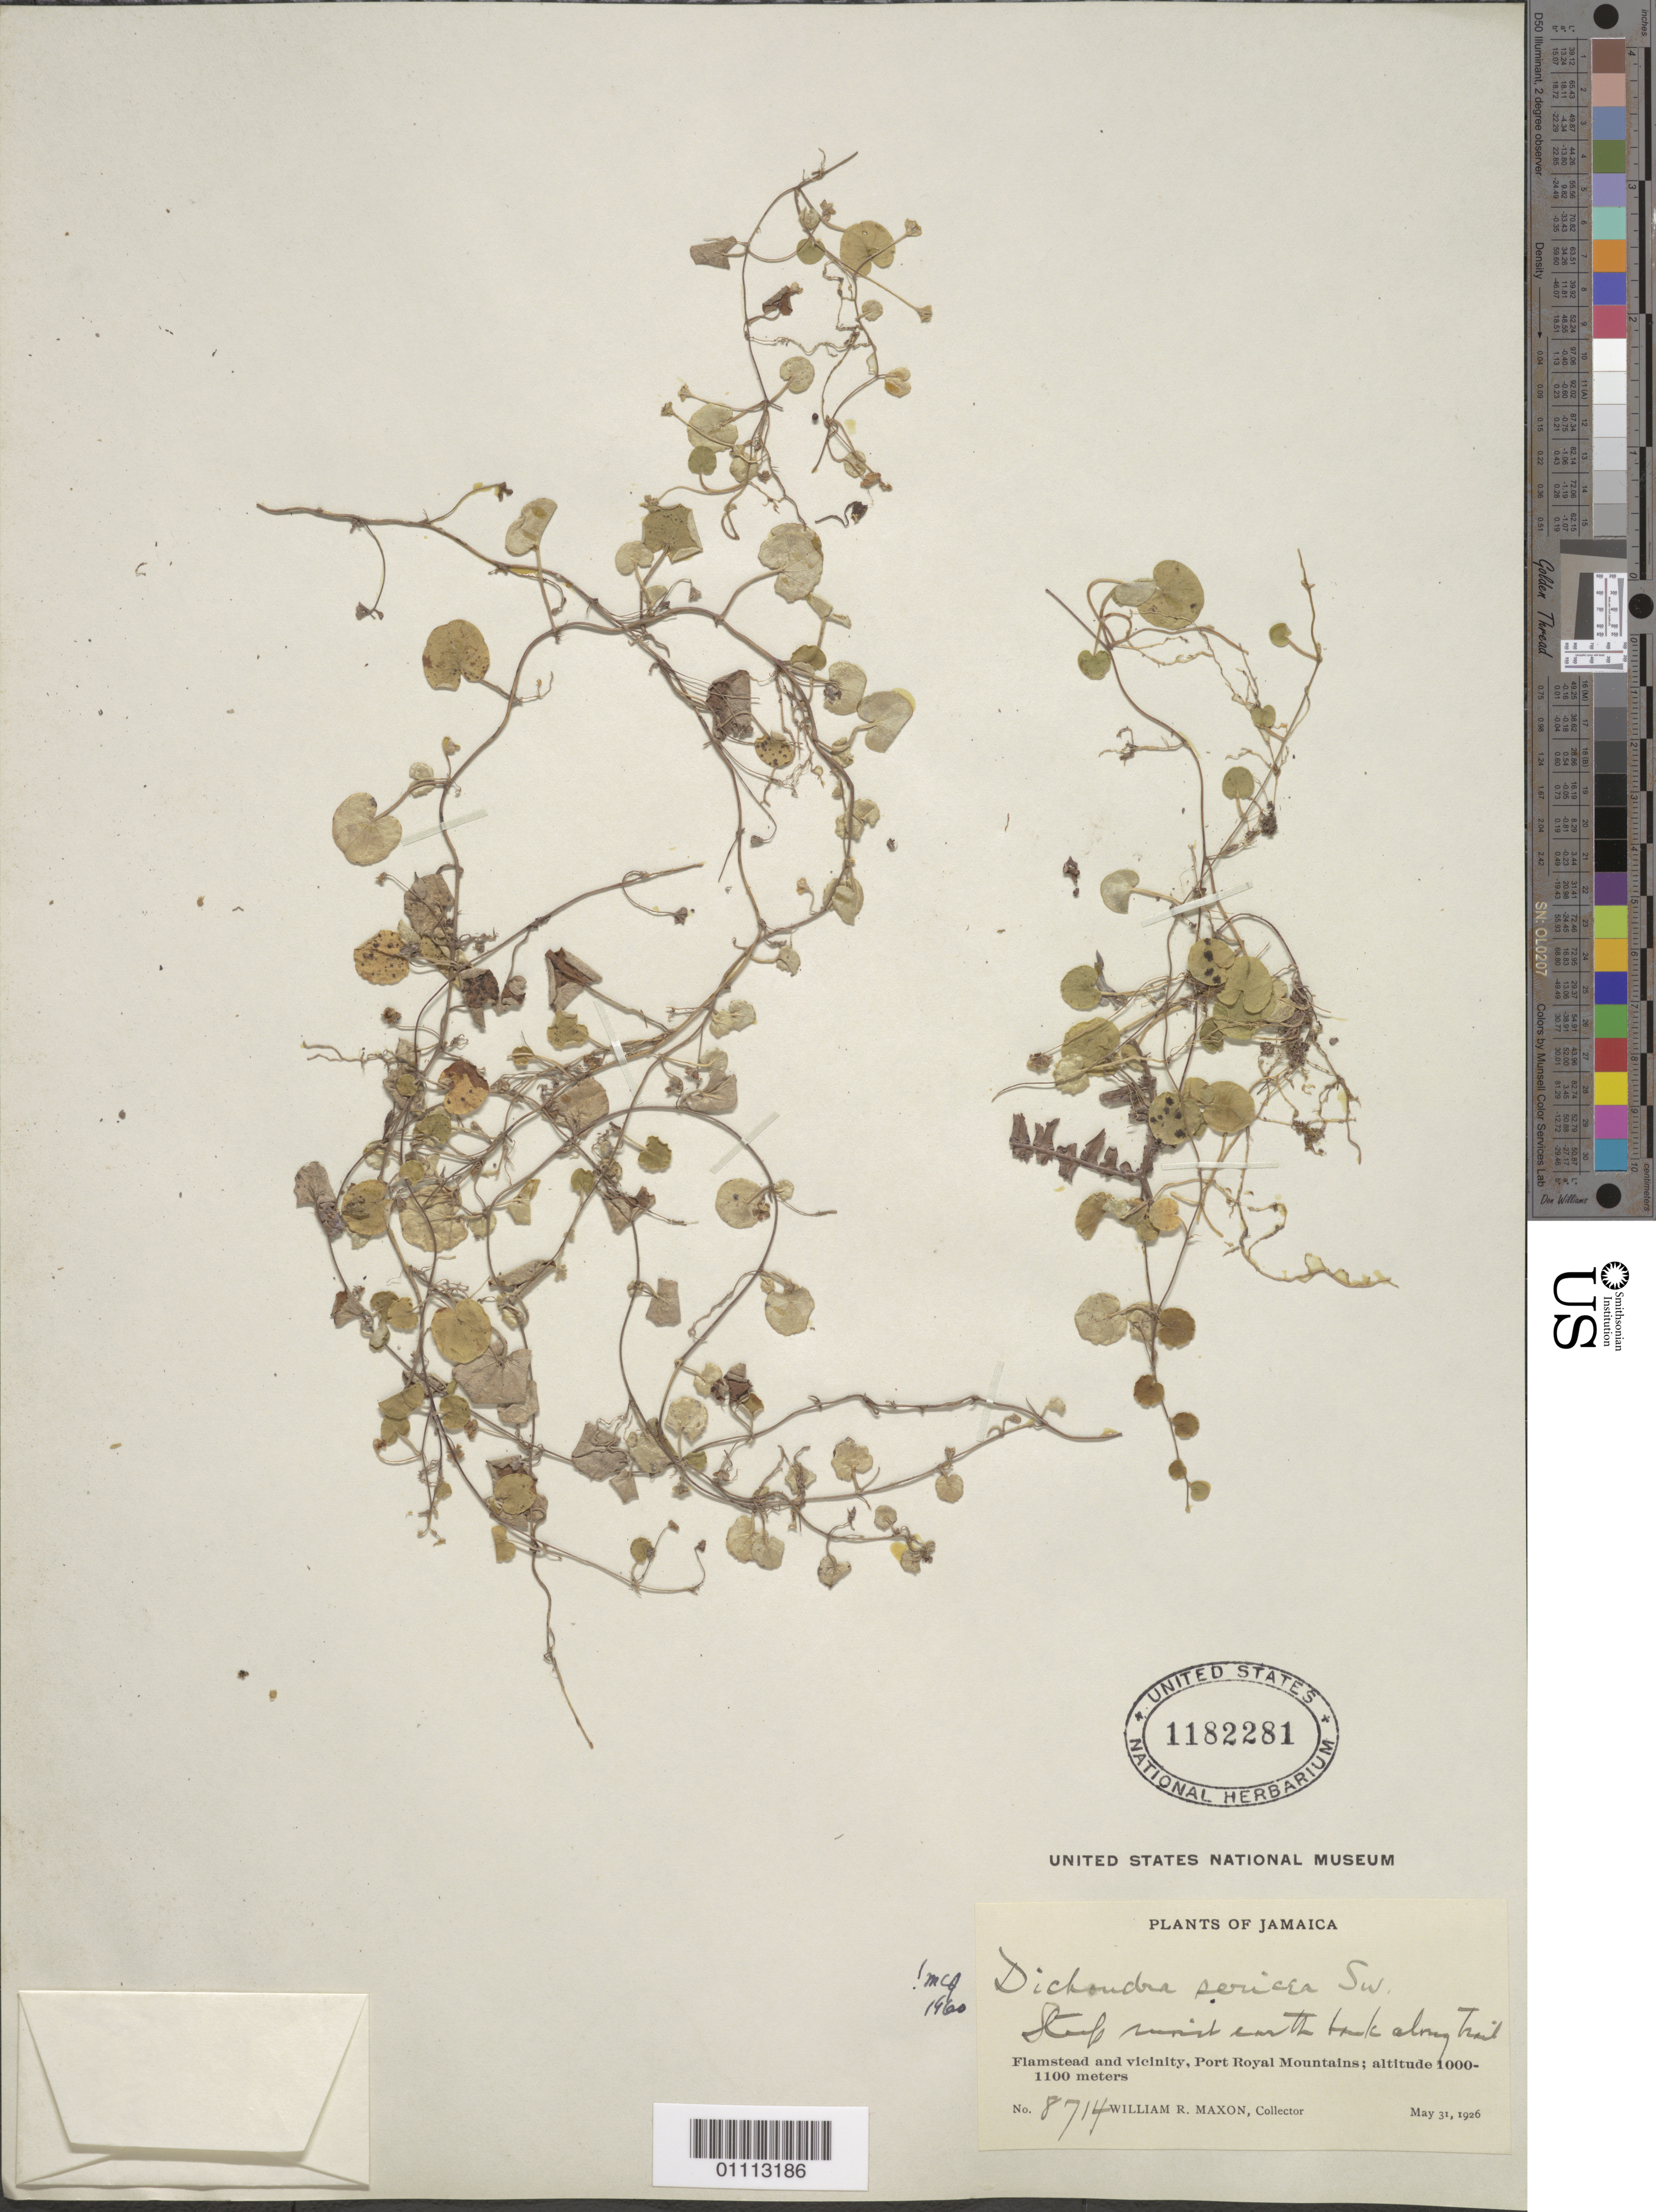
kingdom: Plantae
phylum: Tracheophyta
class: Magnoliopsida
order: Solanales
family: Convolvulaceae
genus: Dichondra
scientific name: Dichondra sericea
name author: Sw.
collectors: W. R. Maxon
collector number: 8714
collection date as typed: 31 May 1926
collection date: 1926-05-31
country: Jamaica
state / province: Saint James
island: Jamaica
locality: Flamstead and vicinity, Port Royal Mountains. Steep moist earth bank along trail.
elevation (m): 1000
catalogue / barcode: US 1182281